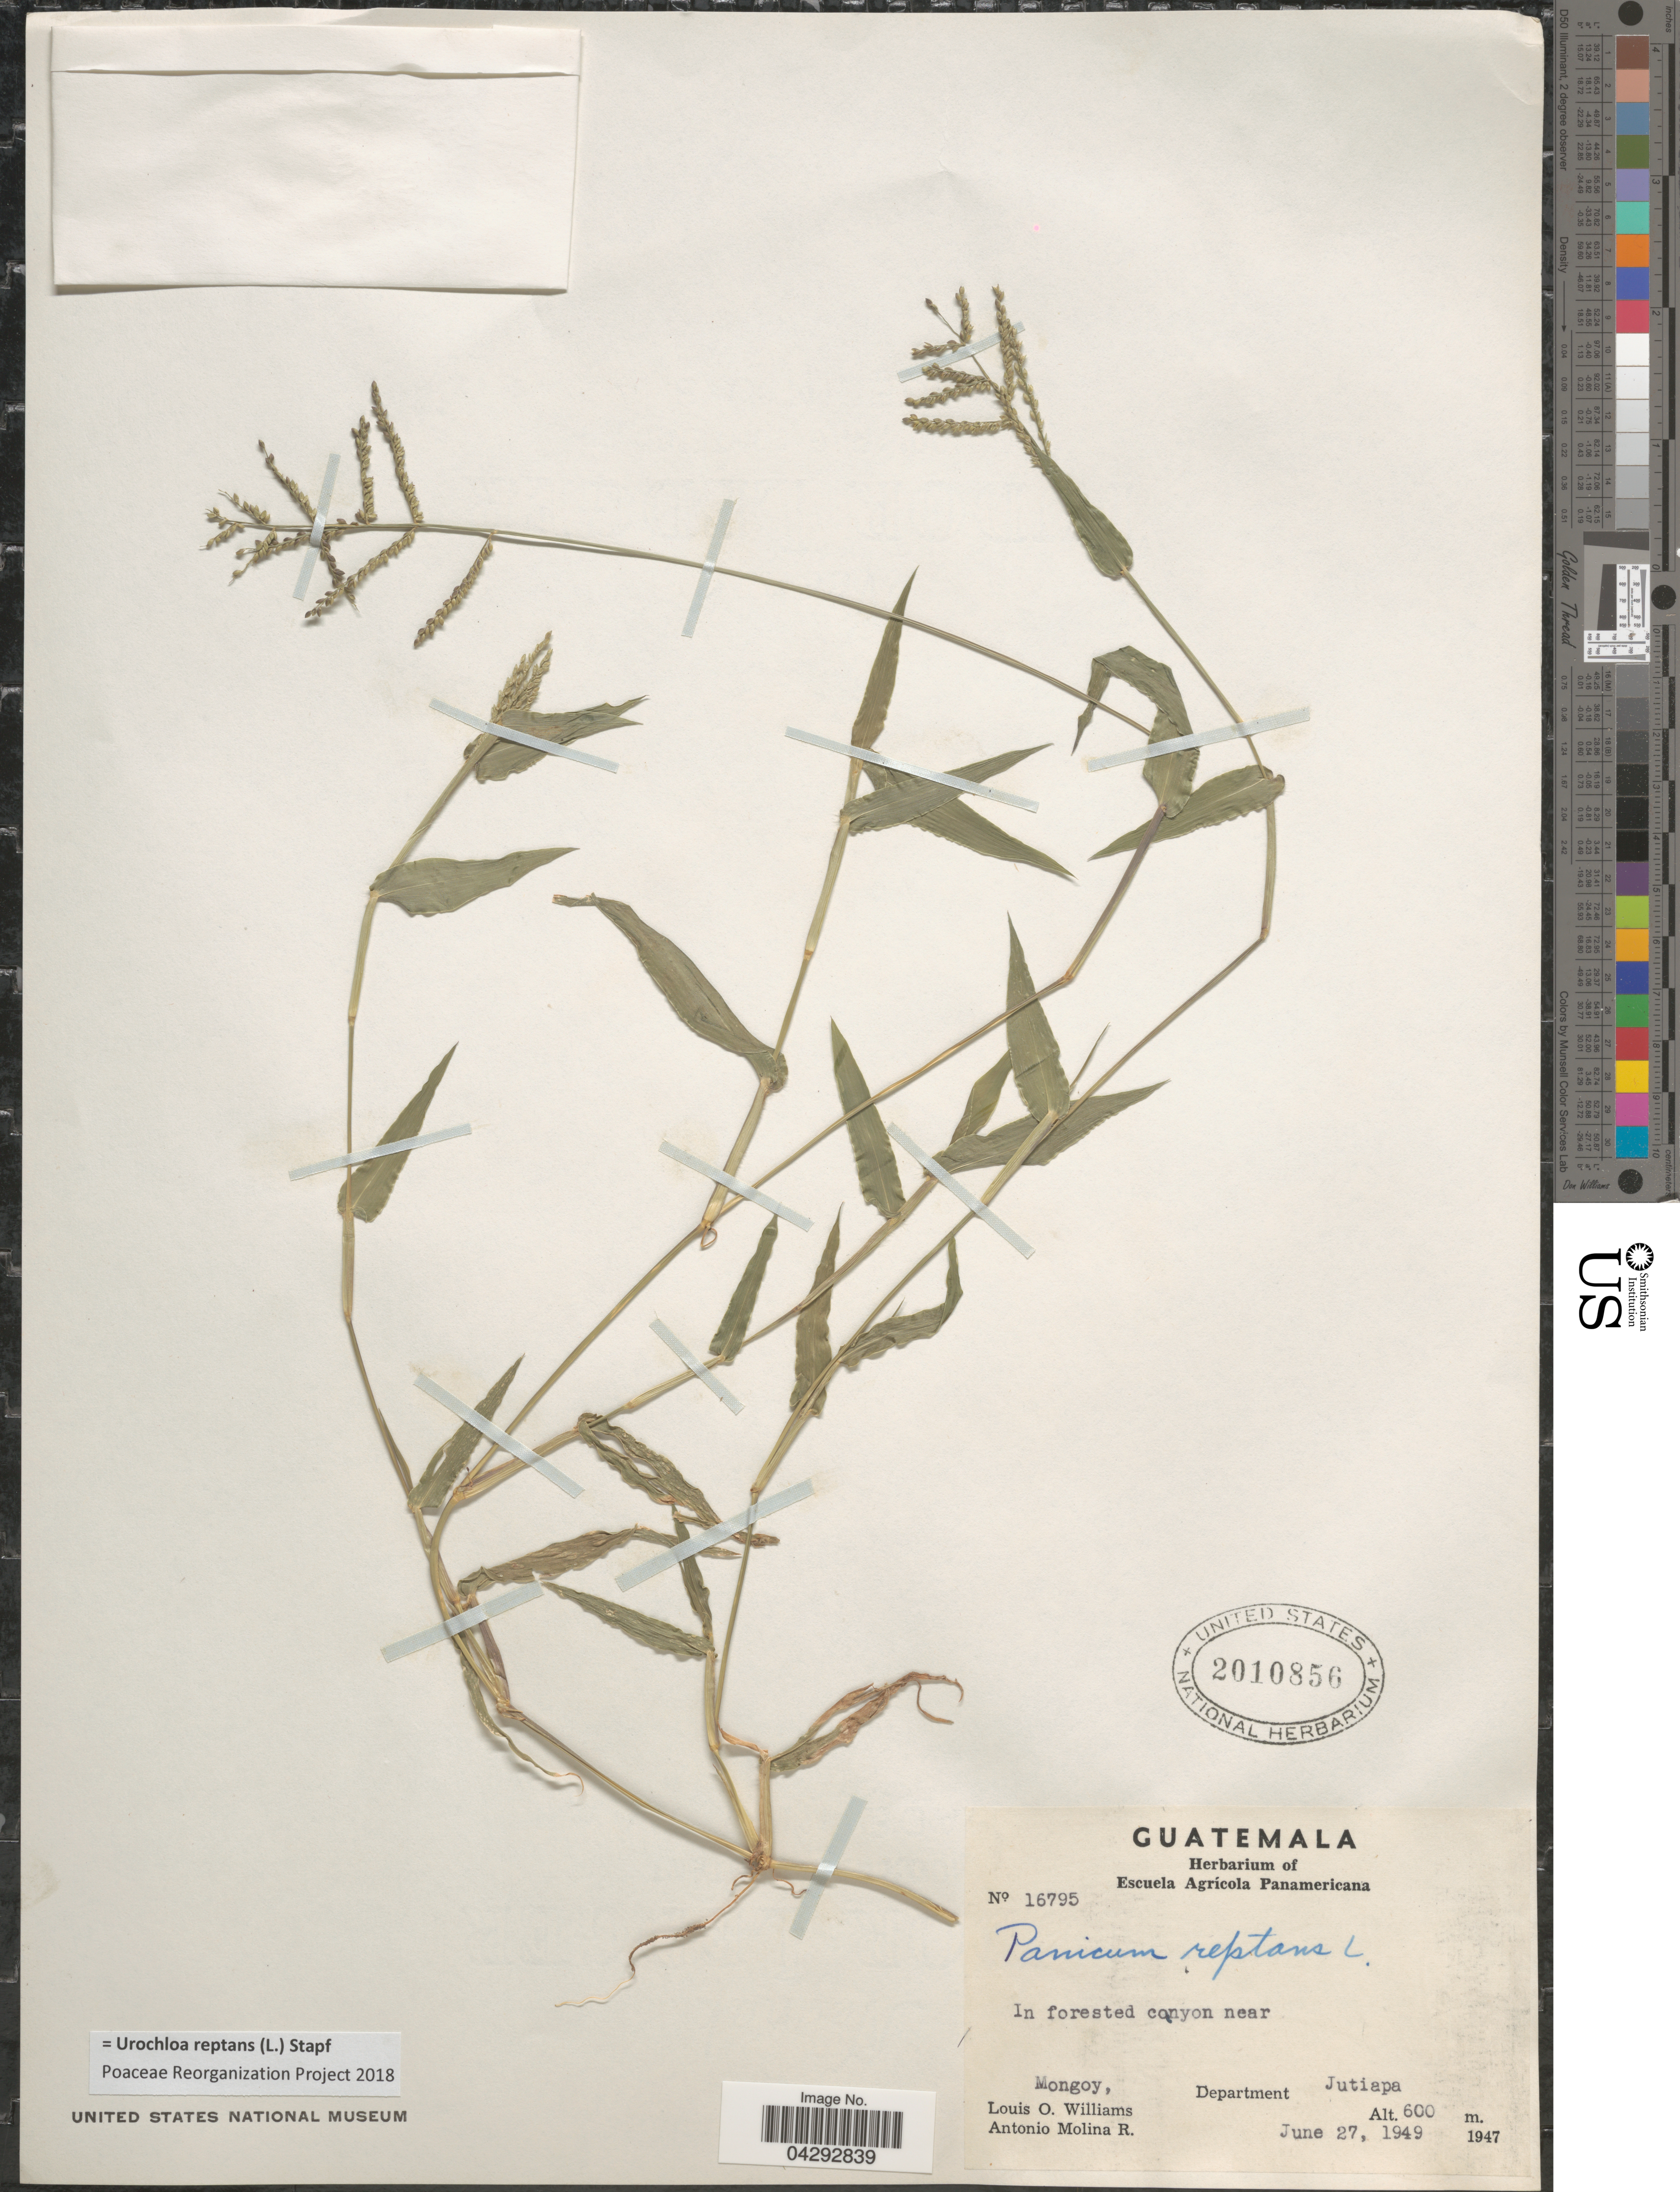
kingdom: Plantae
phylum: Tracheophyta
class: Liliopsida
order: Poales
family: Poaceae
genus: Urochloa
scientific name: Urochloa reptans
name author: (L.) Stapf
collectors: L. O. Williams & A. Molina R.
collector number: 16795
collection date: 1949-06-27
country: Guatemala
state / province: Jutiapa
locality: In forested canyon near Mongoy, Department of Jutiapa.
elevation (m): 600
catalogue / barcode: US 2010856